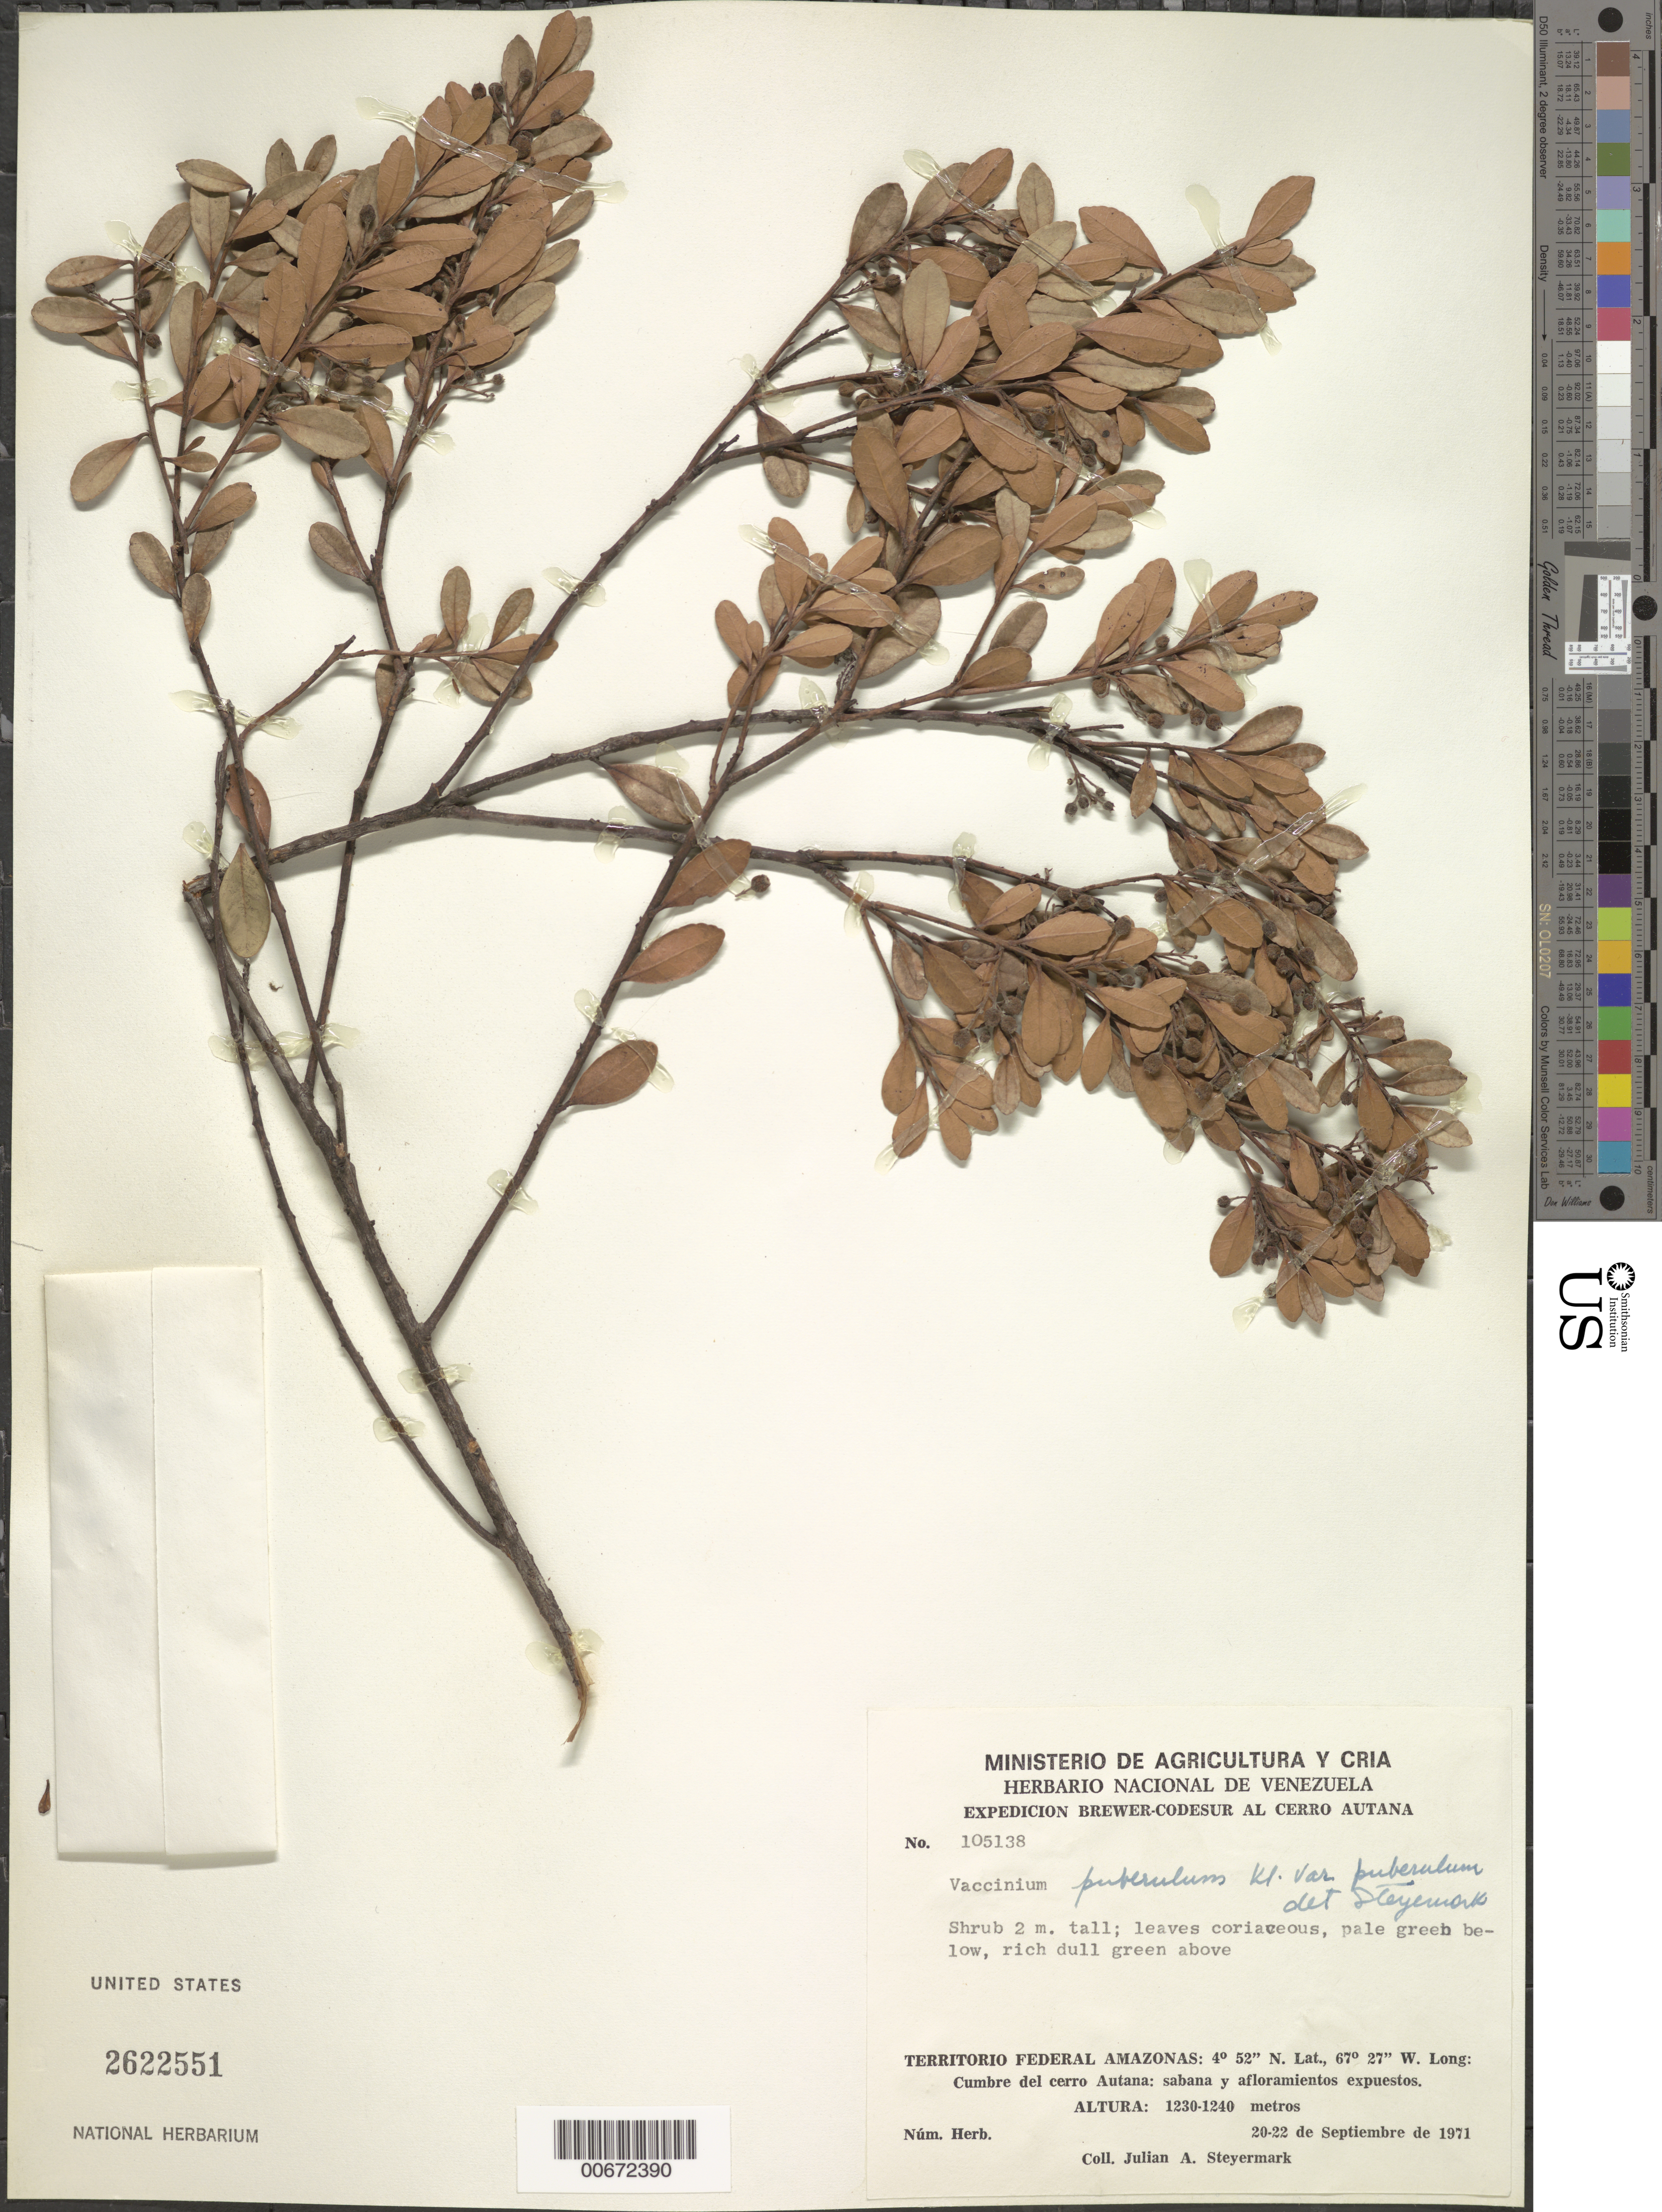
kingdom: Plantae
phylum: Tracheophyta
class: Magnoliopsida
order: Ericales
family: Ericaceae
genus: Vaccinium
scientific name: Vaccinium puberulum var. puberulum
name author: Klotzsch ex Meisn.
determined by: Steyermark, Julian A., (VEN)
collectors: J. Steyermark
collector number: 105138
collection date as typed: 20-Sep-71 to 22-Sep-71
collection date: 1971-09-20/1971-09-22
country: Venezuela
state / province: Amazonas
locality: Cerro Autana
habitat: Savanna and exposed outcrops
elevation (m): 1230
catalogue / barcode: US 2622551